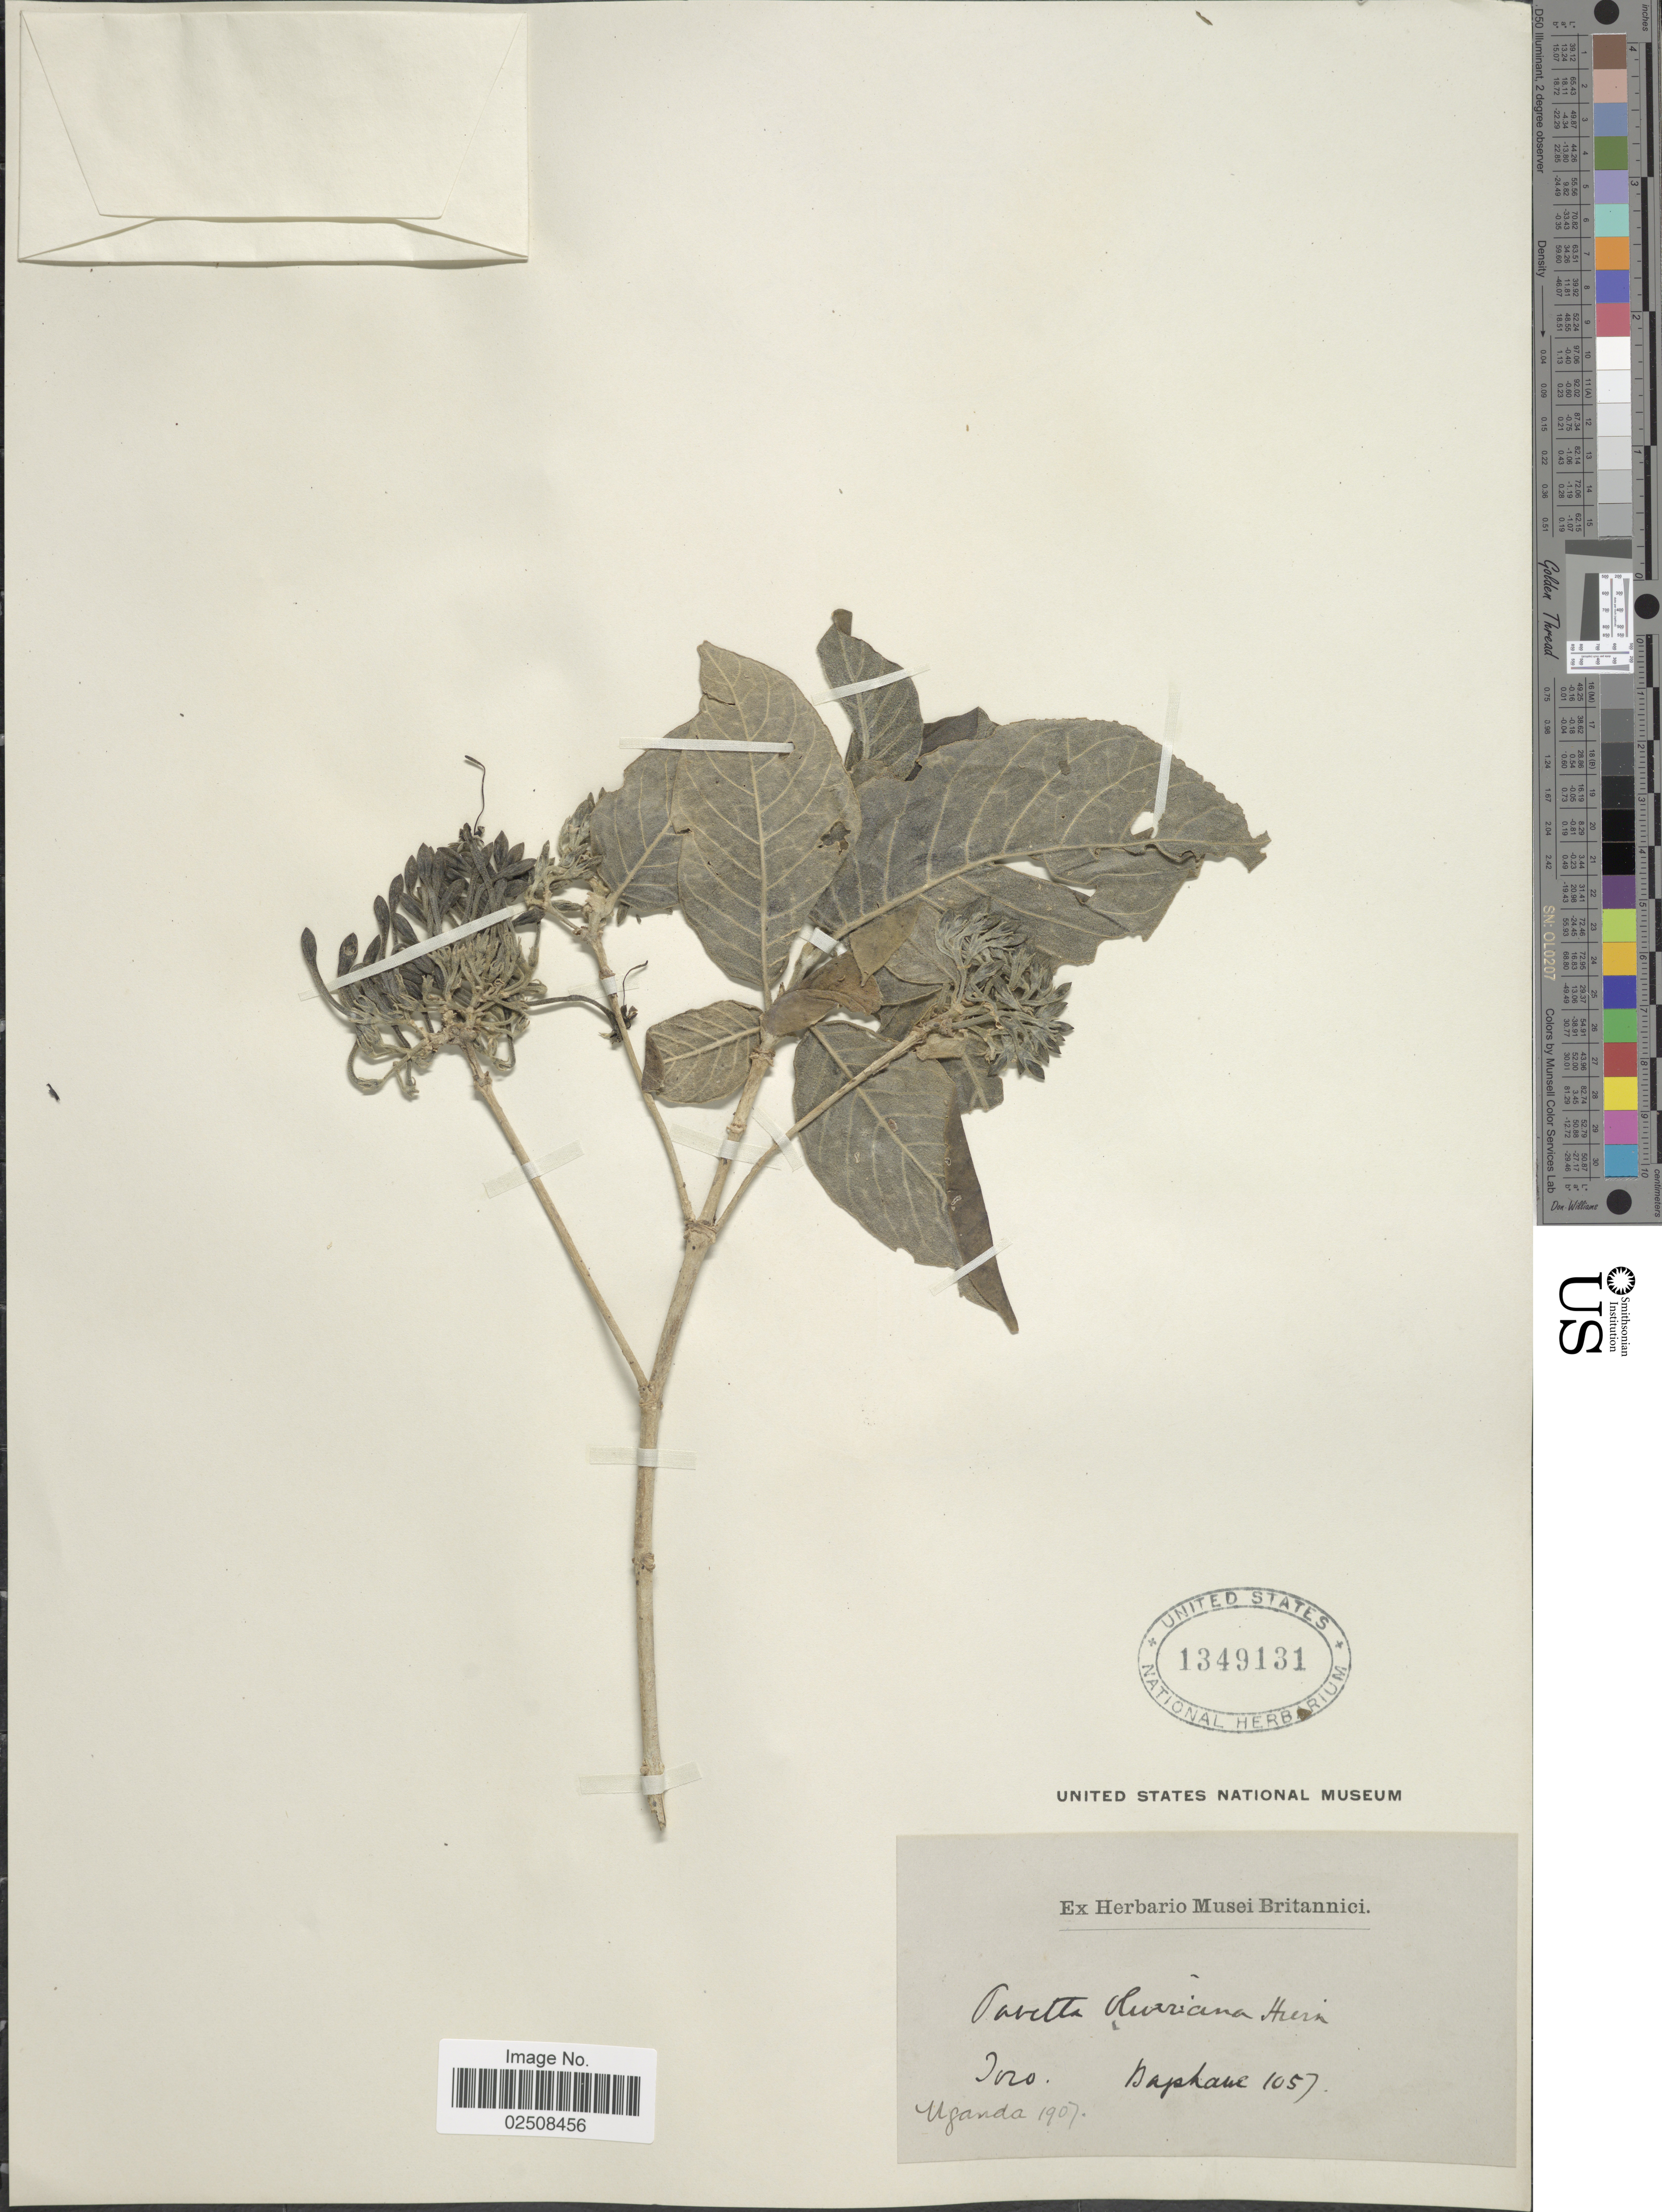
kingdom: Plantae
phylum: Tracheophyta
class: Magnoliopsida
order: Gentianales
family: Rubiaceae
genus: Pavetta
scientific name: Pavetta oliveriana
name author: Hiern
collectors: Bagshawe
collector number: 1057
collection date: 1907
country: Uganda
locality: Toro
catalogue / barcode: US 1349131